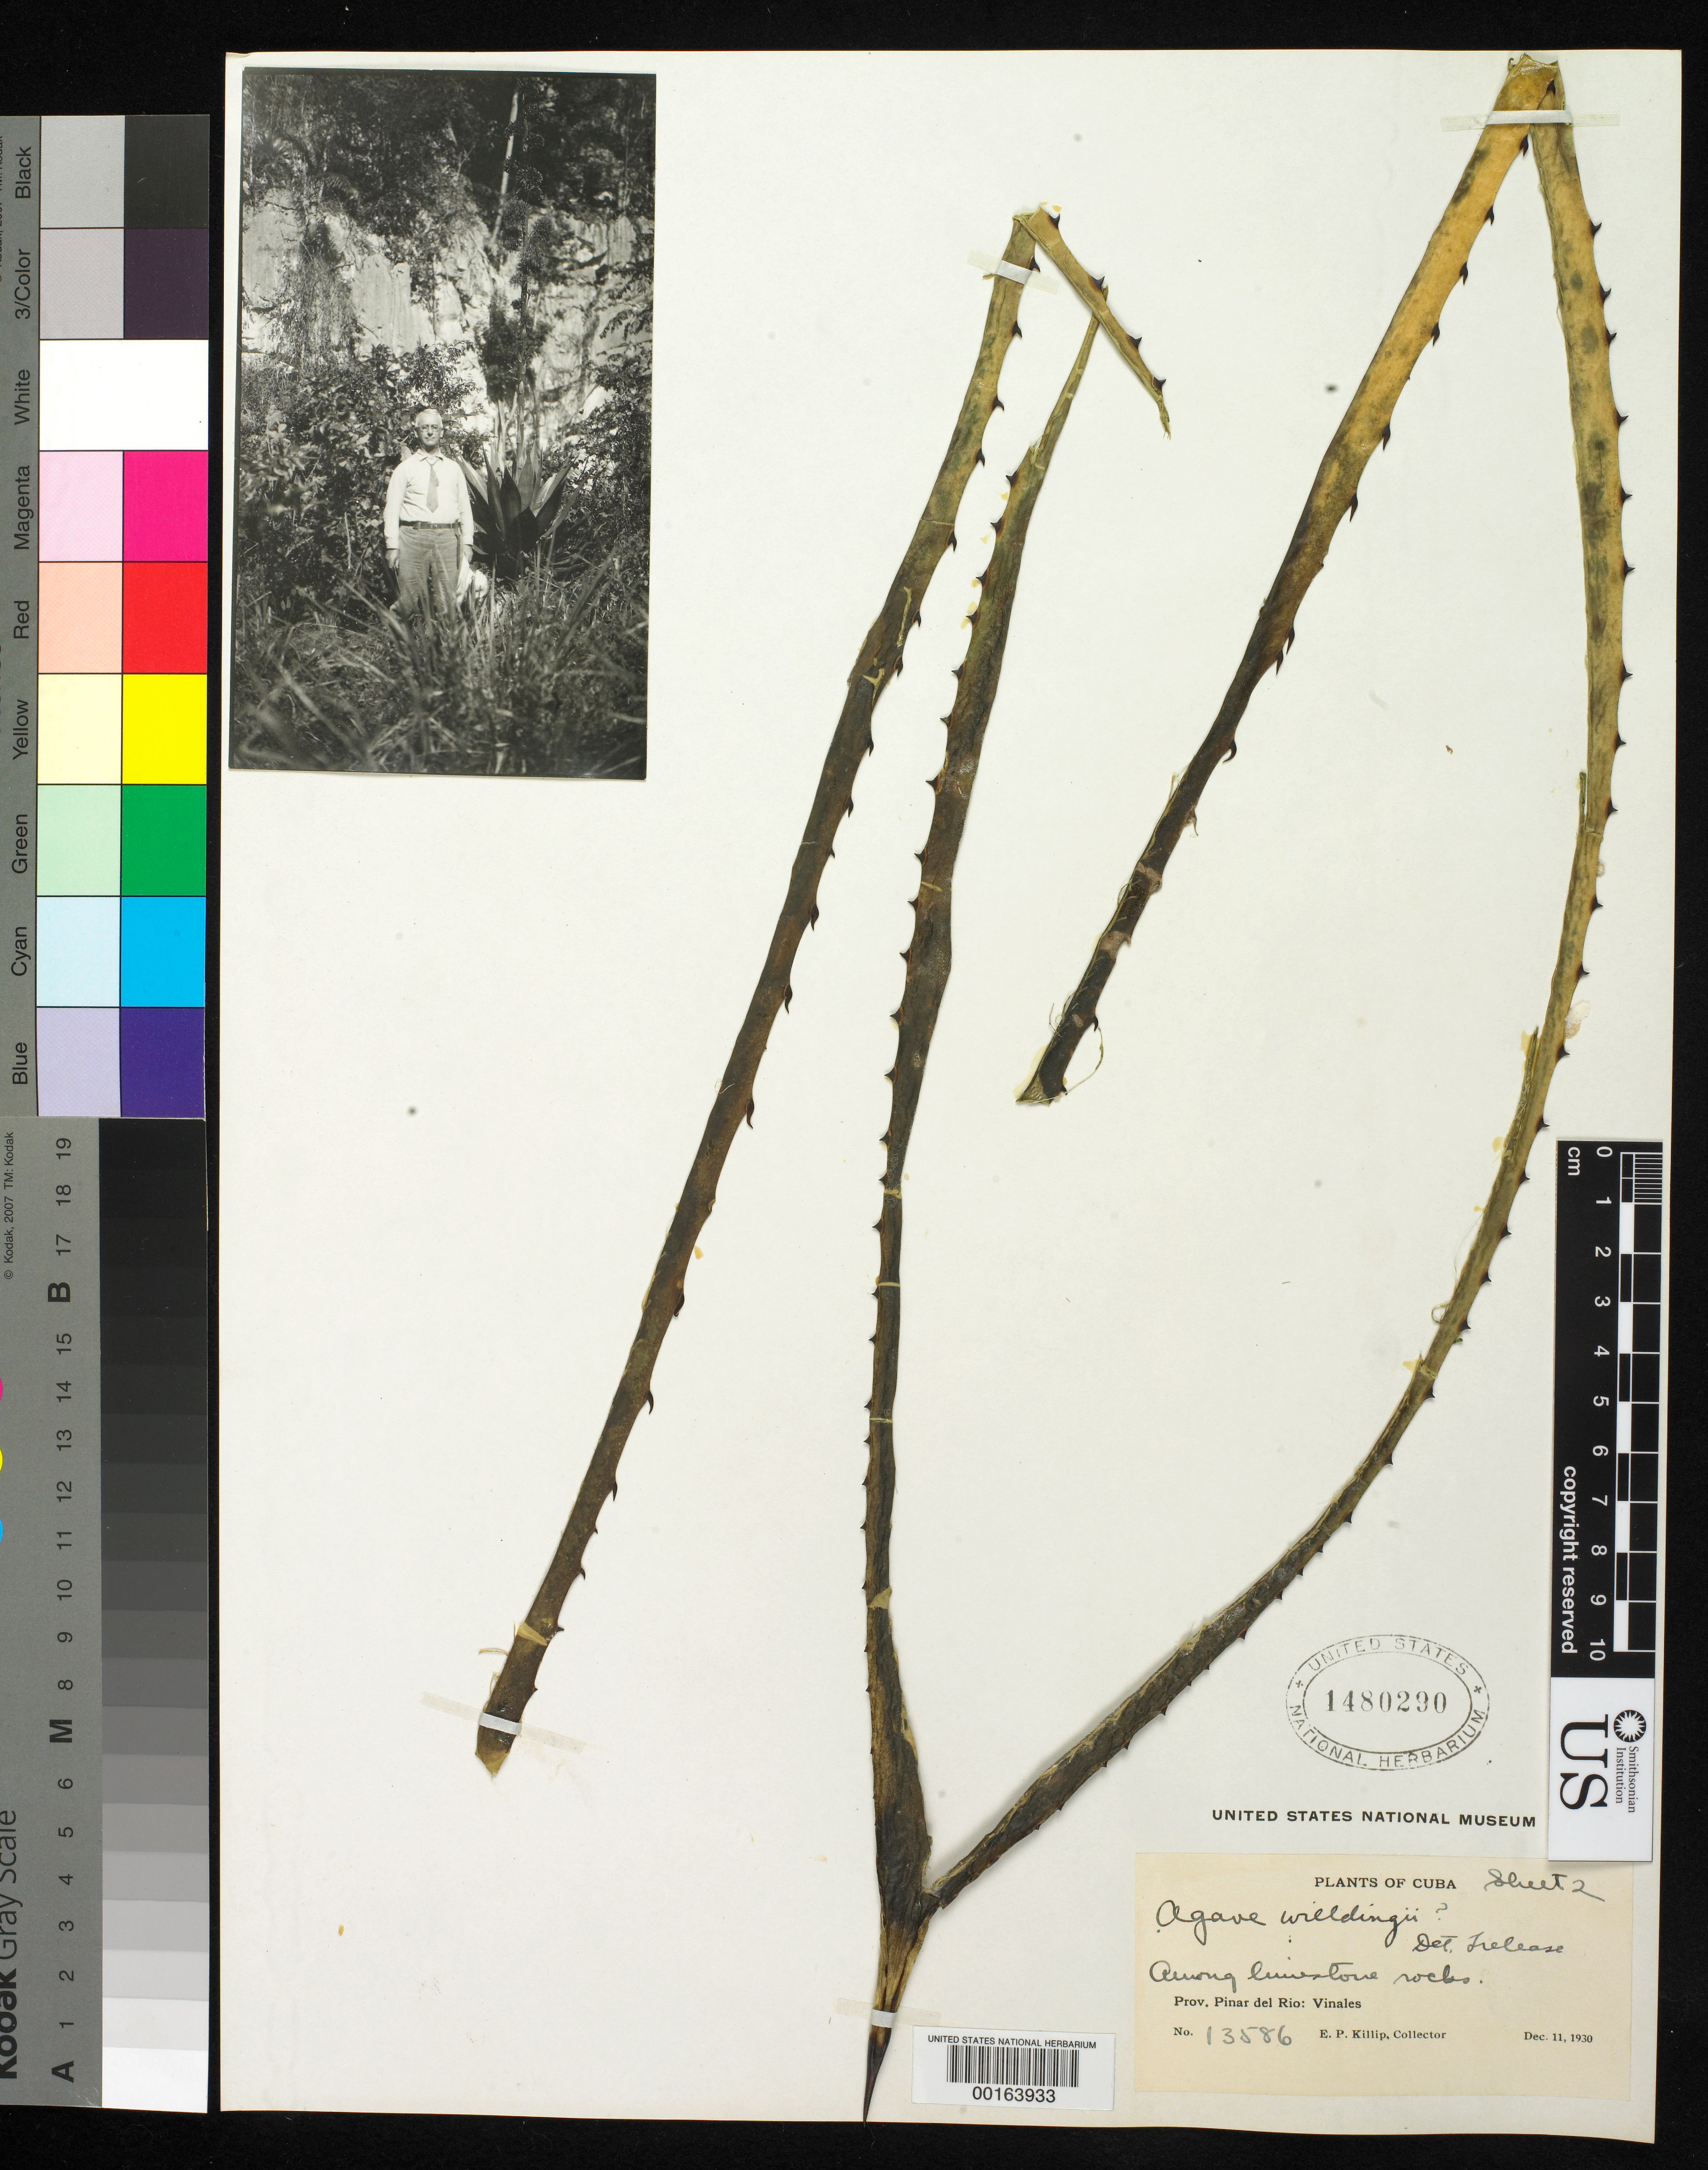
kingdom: Plantae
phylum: Tracheophyta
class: Liliopsida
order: Asparagales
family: Asparagaceae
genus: Agave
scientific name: Agave willdingii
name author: Tod.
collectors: E. P. Killip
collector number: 13586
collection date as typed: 11 Dec 1930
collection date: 1930-12-11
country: Cuba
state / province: Pinar del Río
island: Greater Antilles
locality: Vinales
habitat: Among limestone rocks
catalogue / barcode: US 1480290